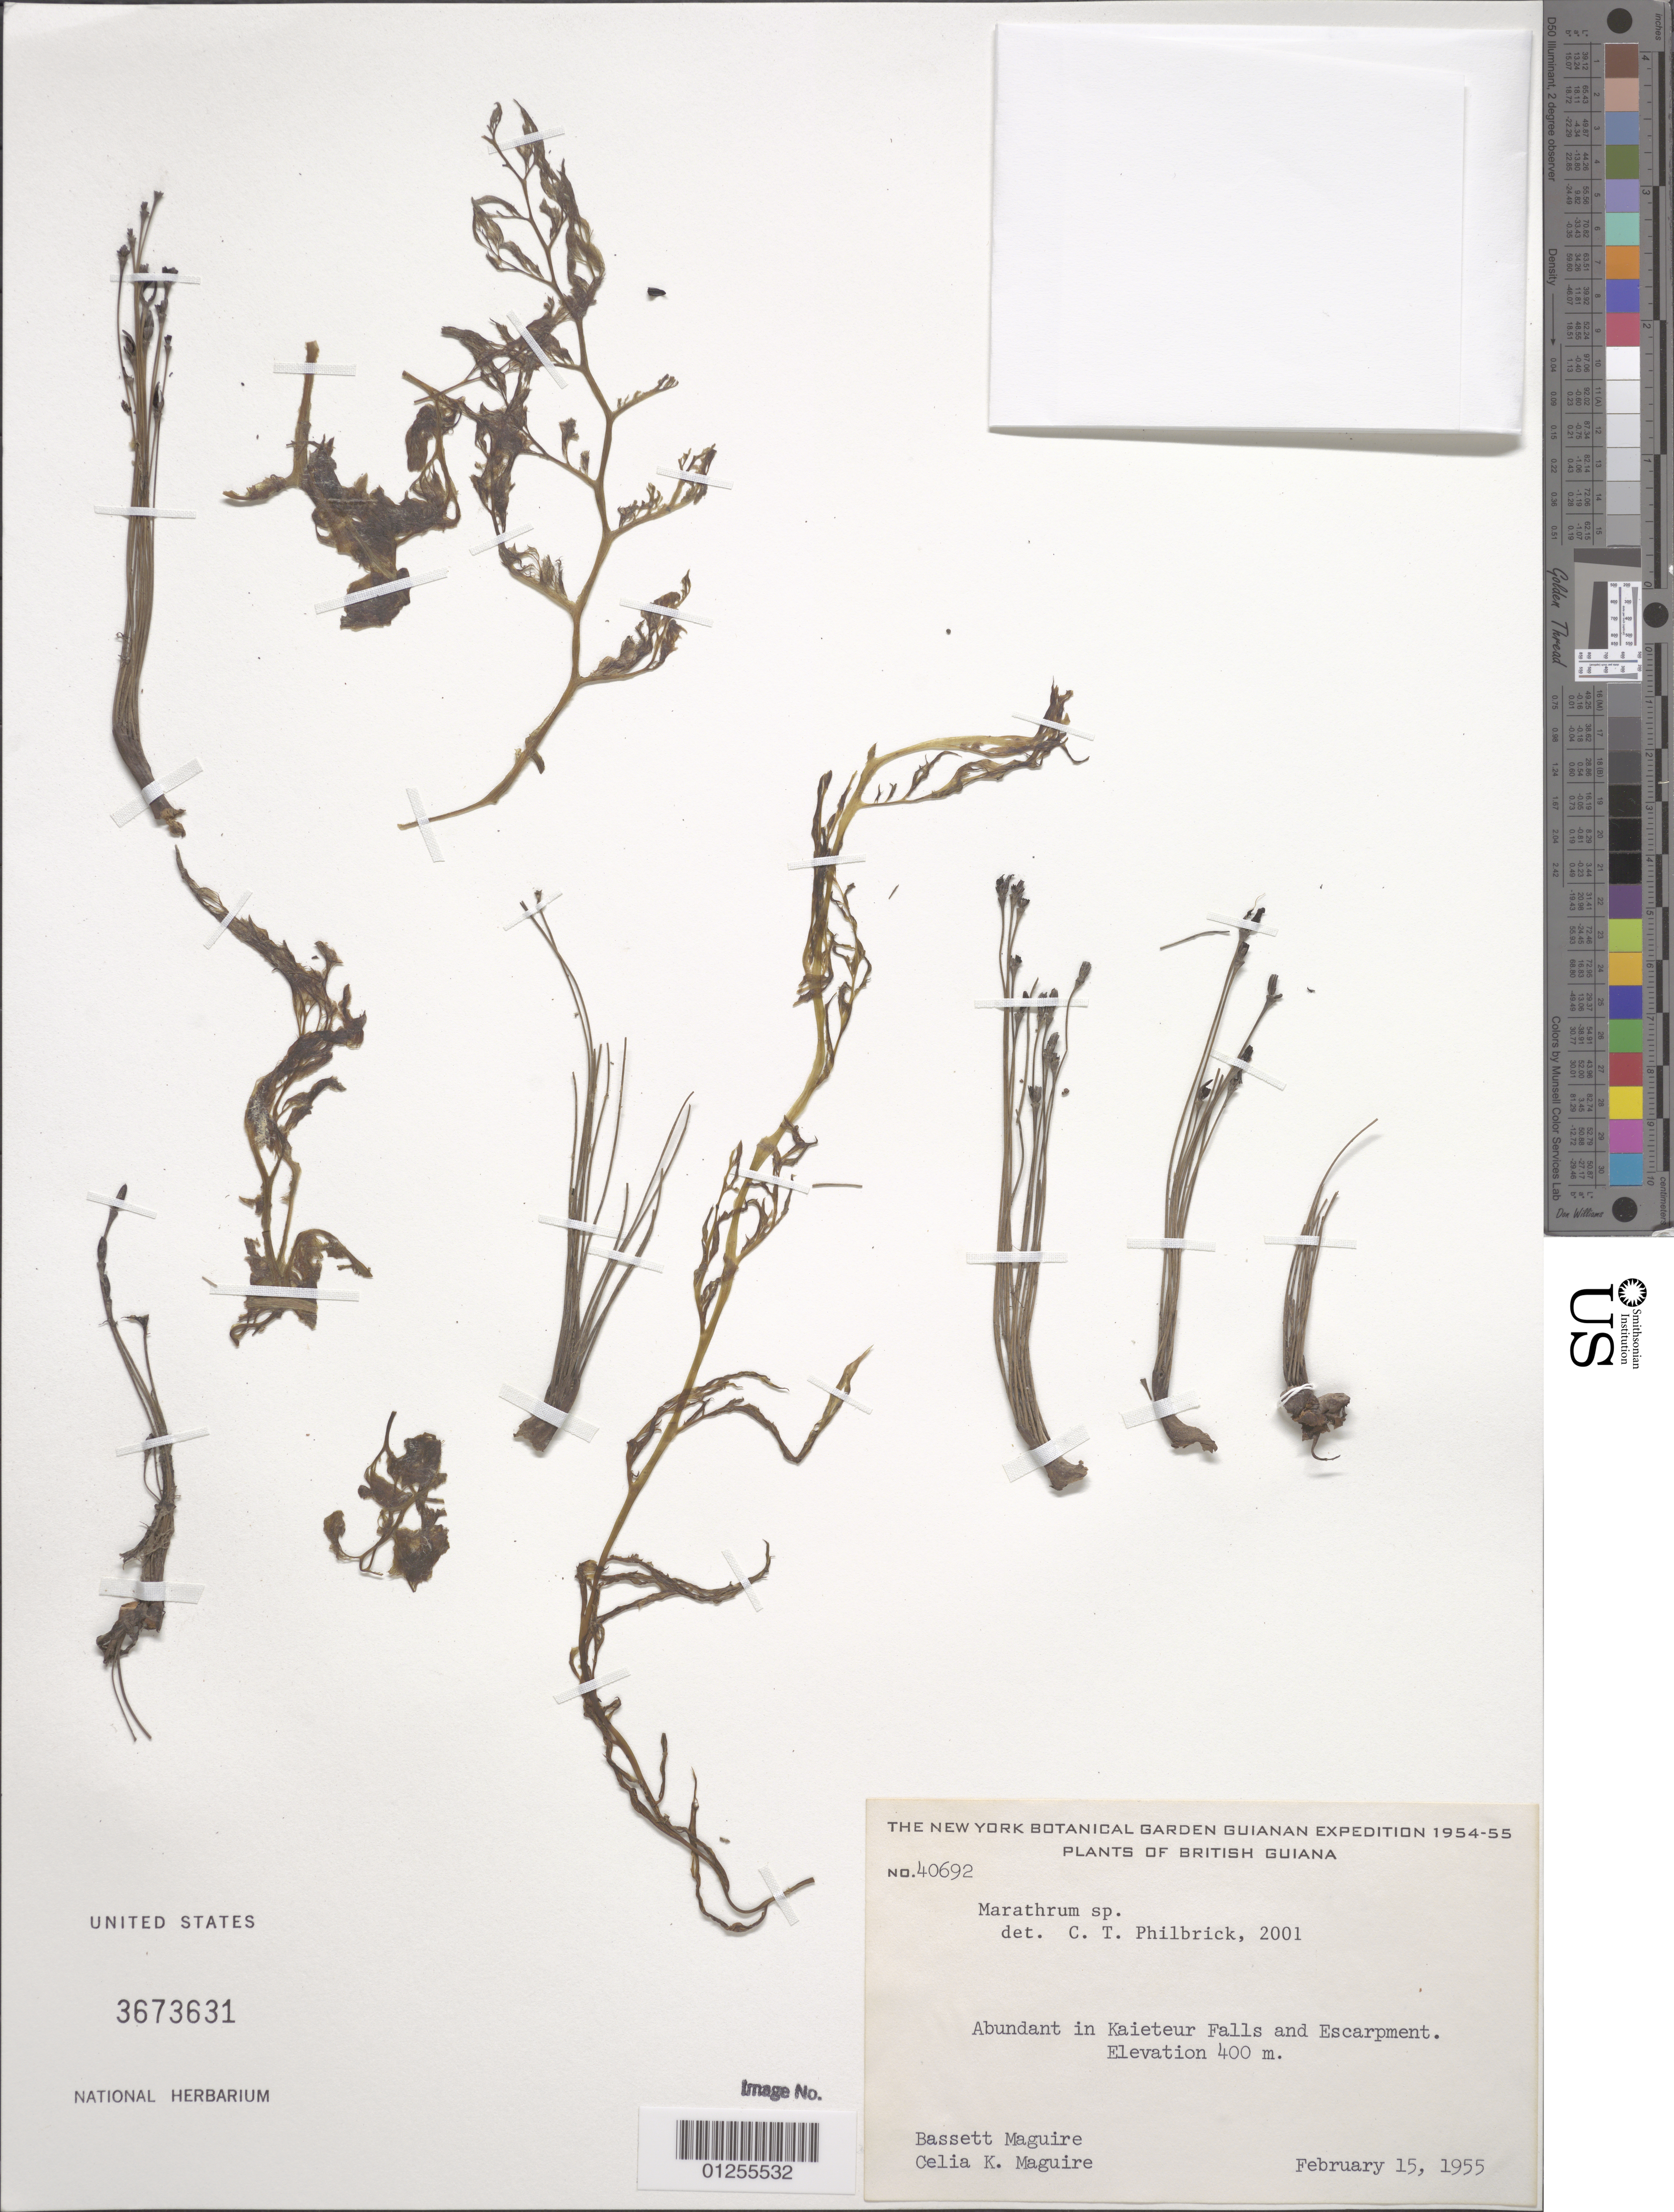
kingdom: Plantae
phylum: Tracheophyta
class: Magnoliopsida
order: Malpighiales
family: Podostemaceae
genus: Marathrum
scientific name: Marathrum sp.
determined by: Philbrick, C. Thomas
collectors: B. Maguire Jr. & C. K. Maguire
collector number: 40692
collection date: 1955-02-15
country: Guyana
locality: Kaieteur Falls and Escarpment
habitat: Abundant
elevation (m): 400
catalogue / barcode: US 3673631